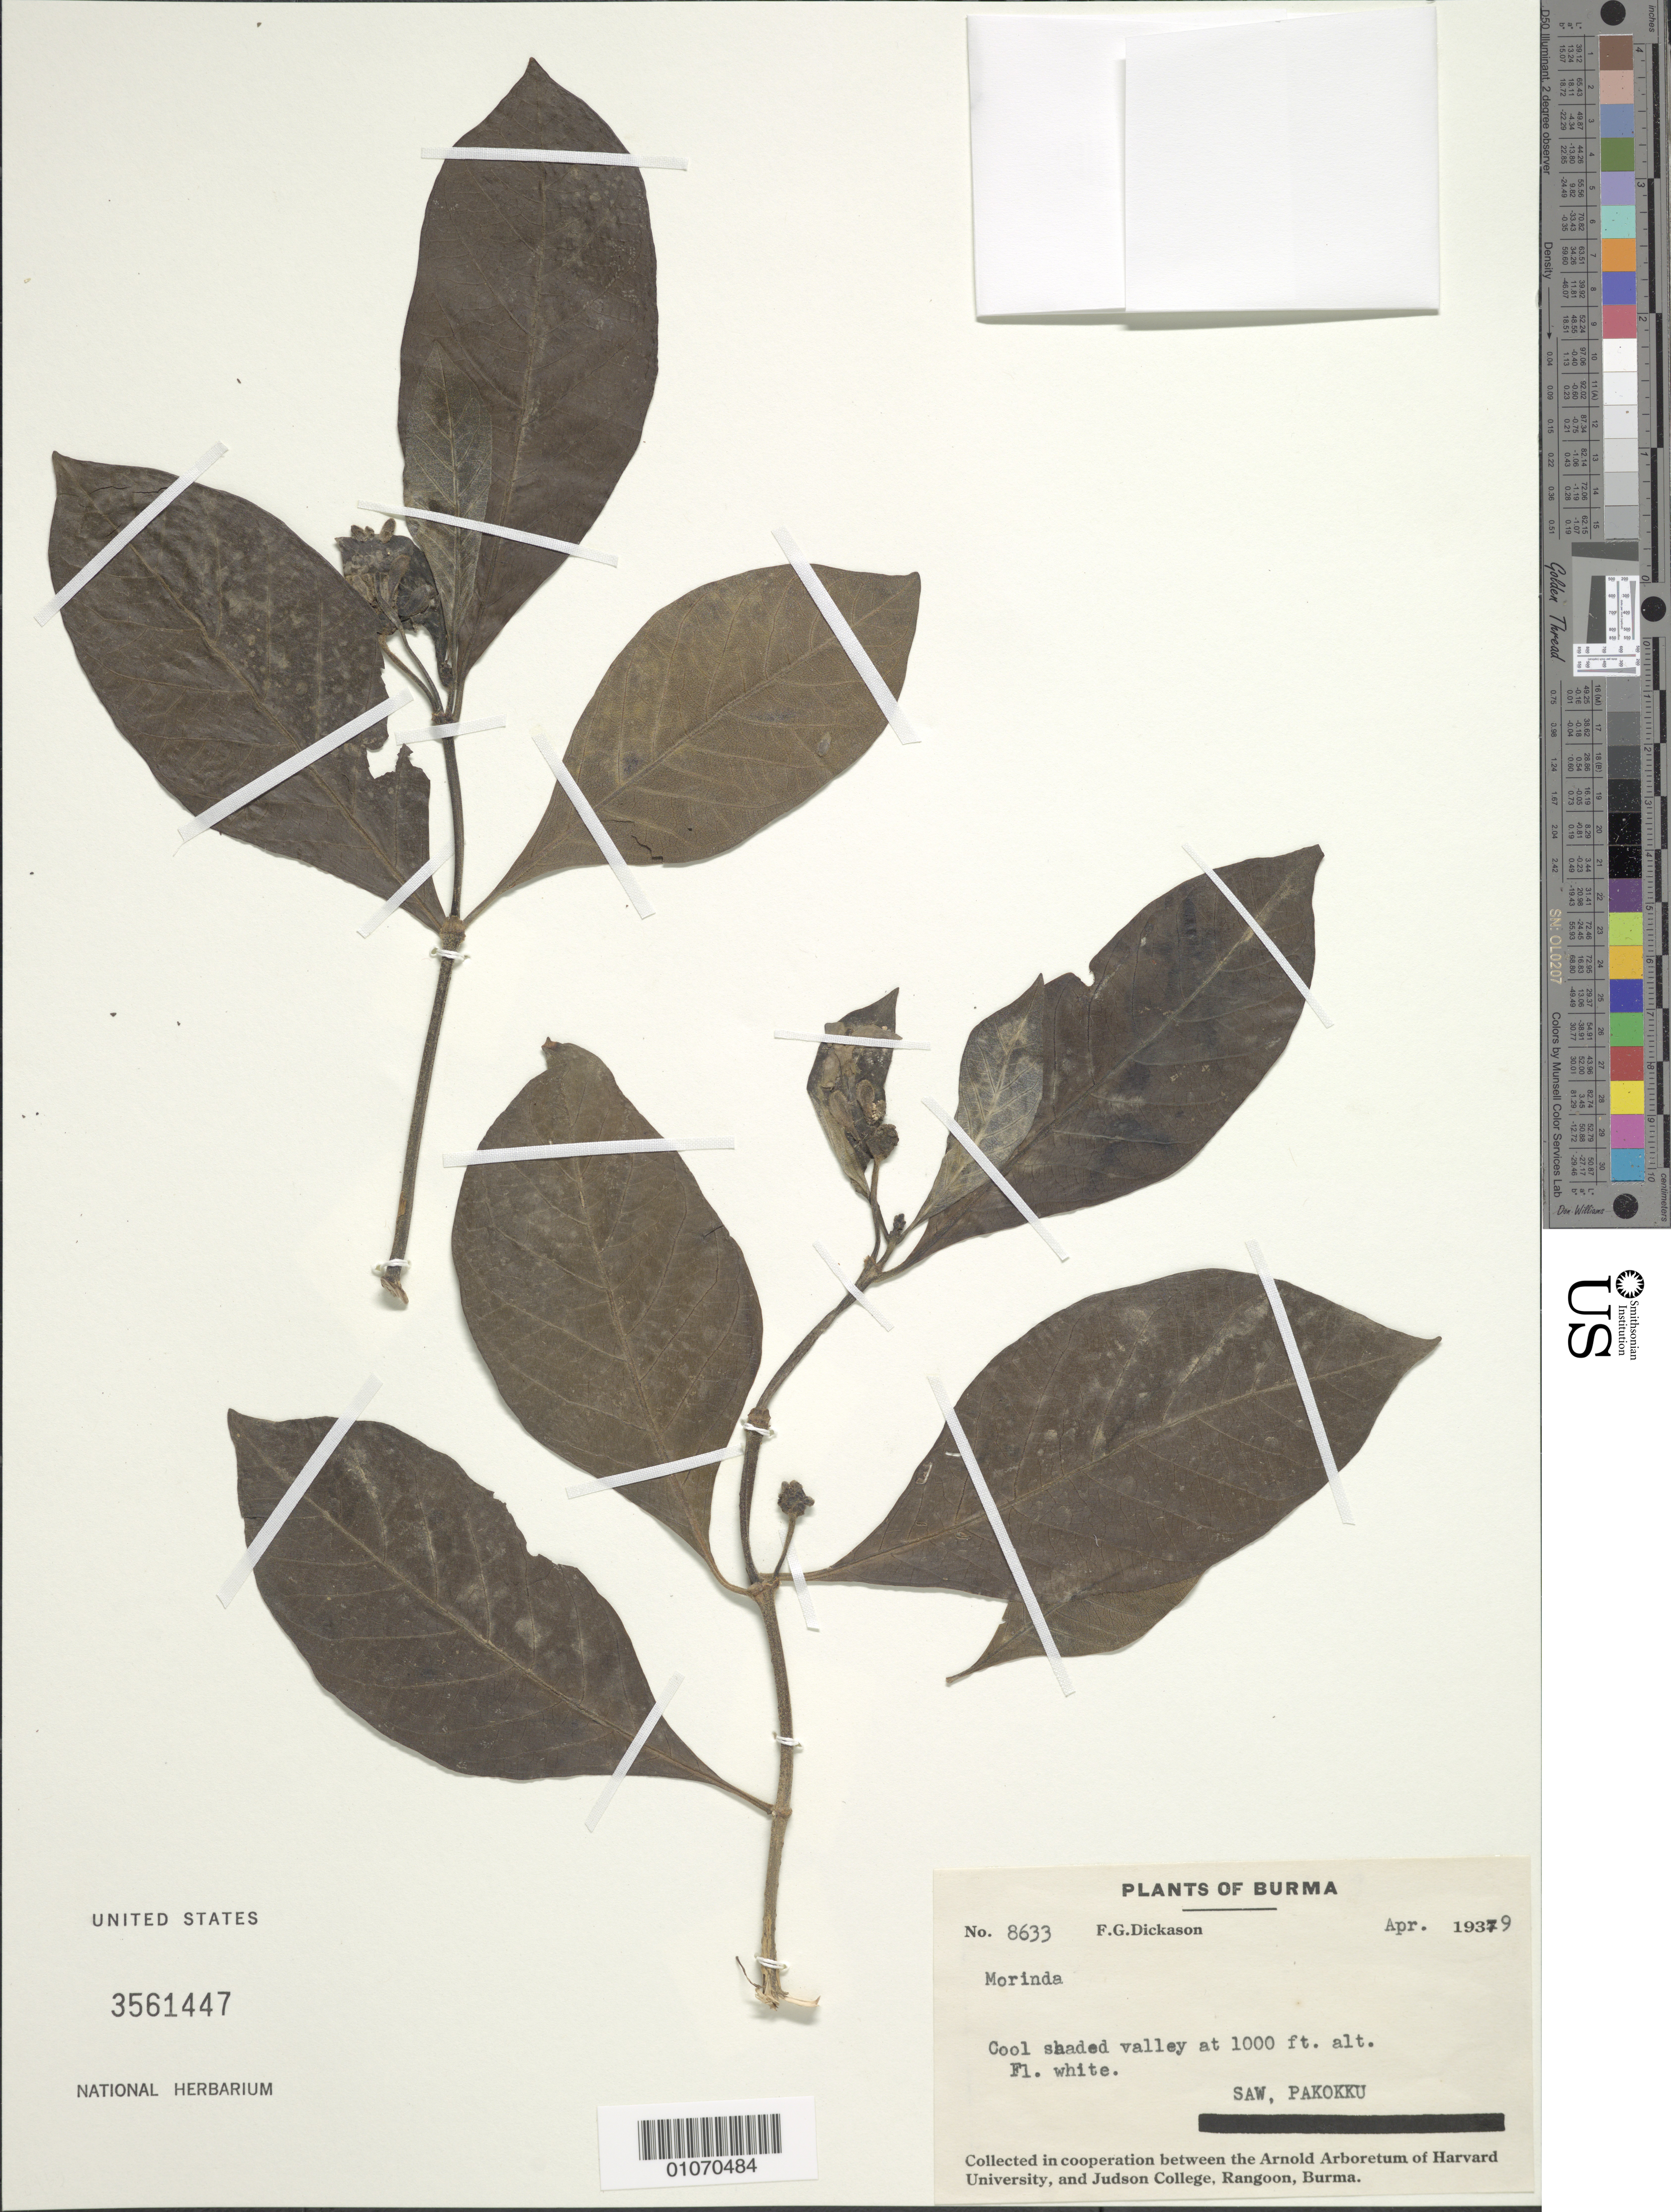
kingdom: Plantae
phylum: Tracheophyta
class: Magnoliopsida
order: Gentianales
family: Rubiaceae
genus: Morinda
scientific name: Morinda sp.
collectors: F. Dickason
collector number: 8633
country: Myanmar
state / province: Magway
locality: Saw, Pakokku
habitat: Cool shaded valley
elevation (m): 305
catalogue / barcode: US 3561447